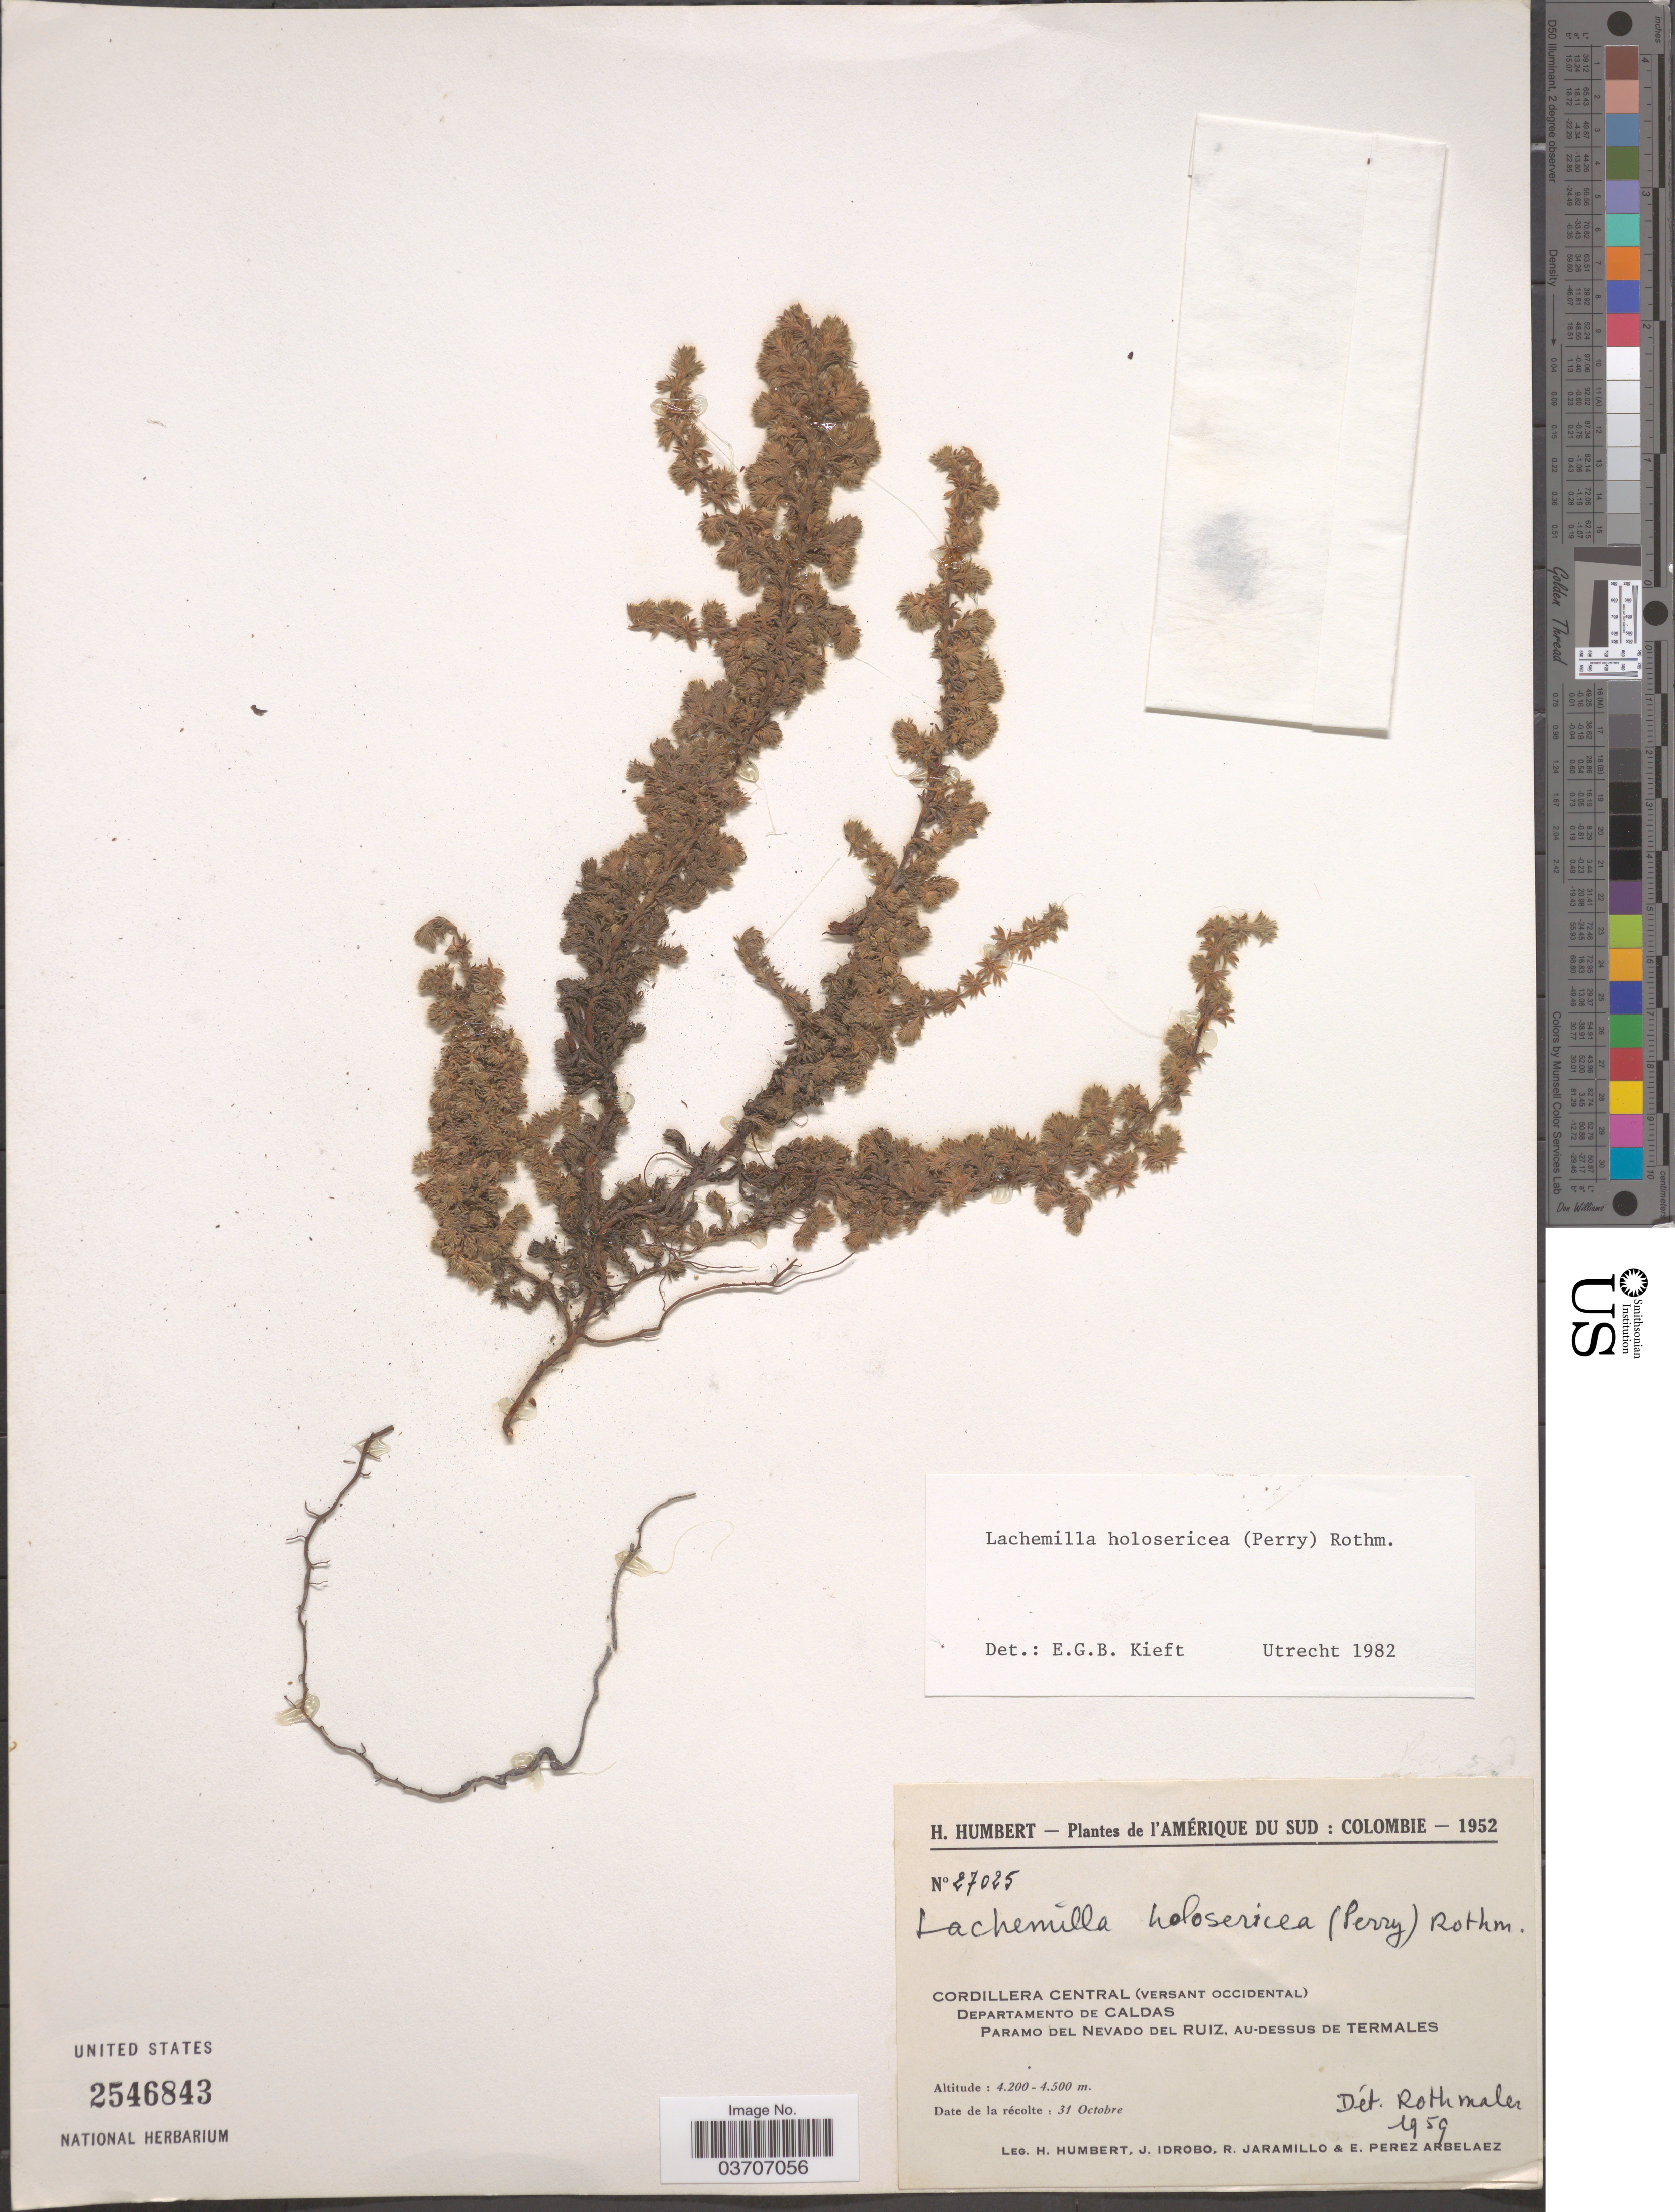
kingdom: Plantae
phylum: Tracheophyta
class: Magnoliopsida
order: Rosales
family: Rosaceae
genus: Lachemilla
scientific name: Lachemilla holosericea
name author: (L.M. Perry) Rothm.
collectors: H. Humbert, J. M. Idrobo, R. Jaramillo & E. Pérez Arbeláez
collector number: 27025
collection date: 1952-10-31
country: Colombia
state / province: Caldas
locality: Amérique du Sud. Cordillera Central (Versant Occidental). Departamento de Caldas. Paramo del Nevado del Ruiz, Au-dessus de Termales.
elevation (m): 4200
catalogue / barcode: US 2546843